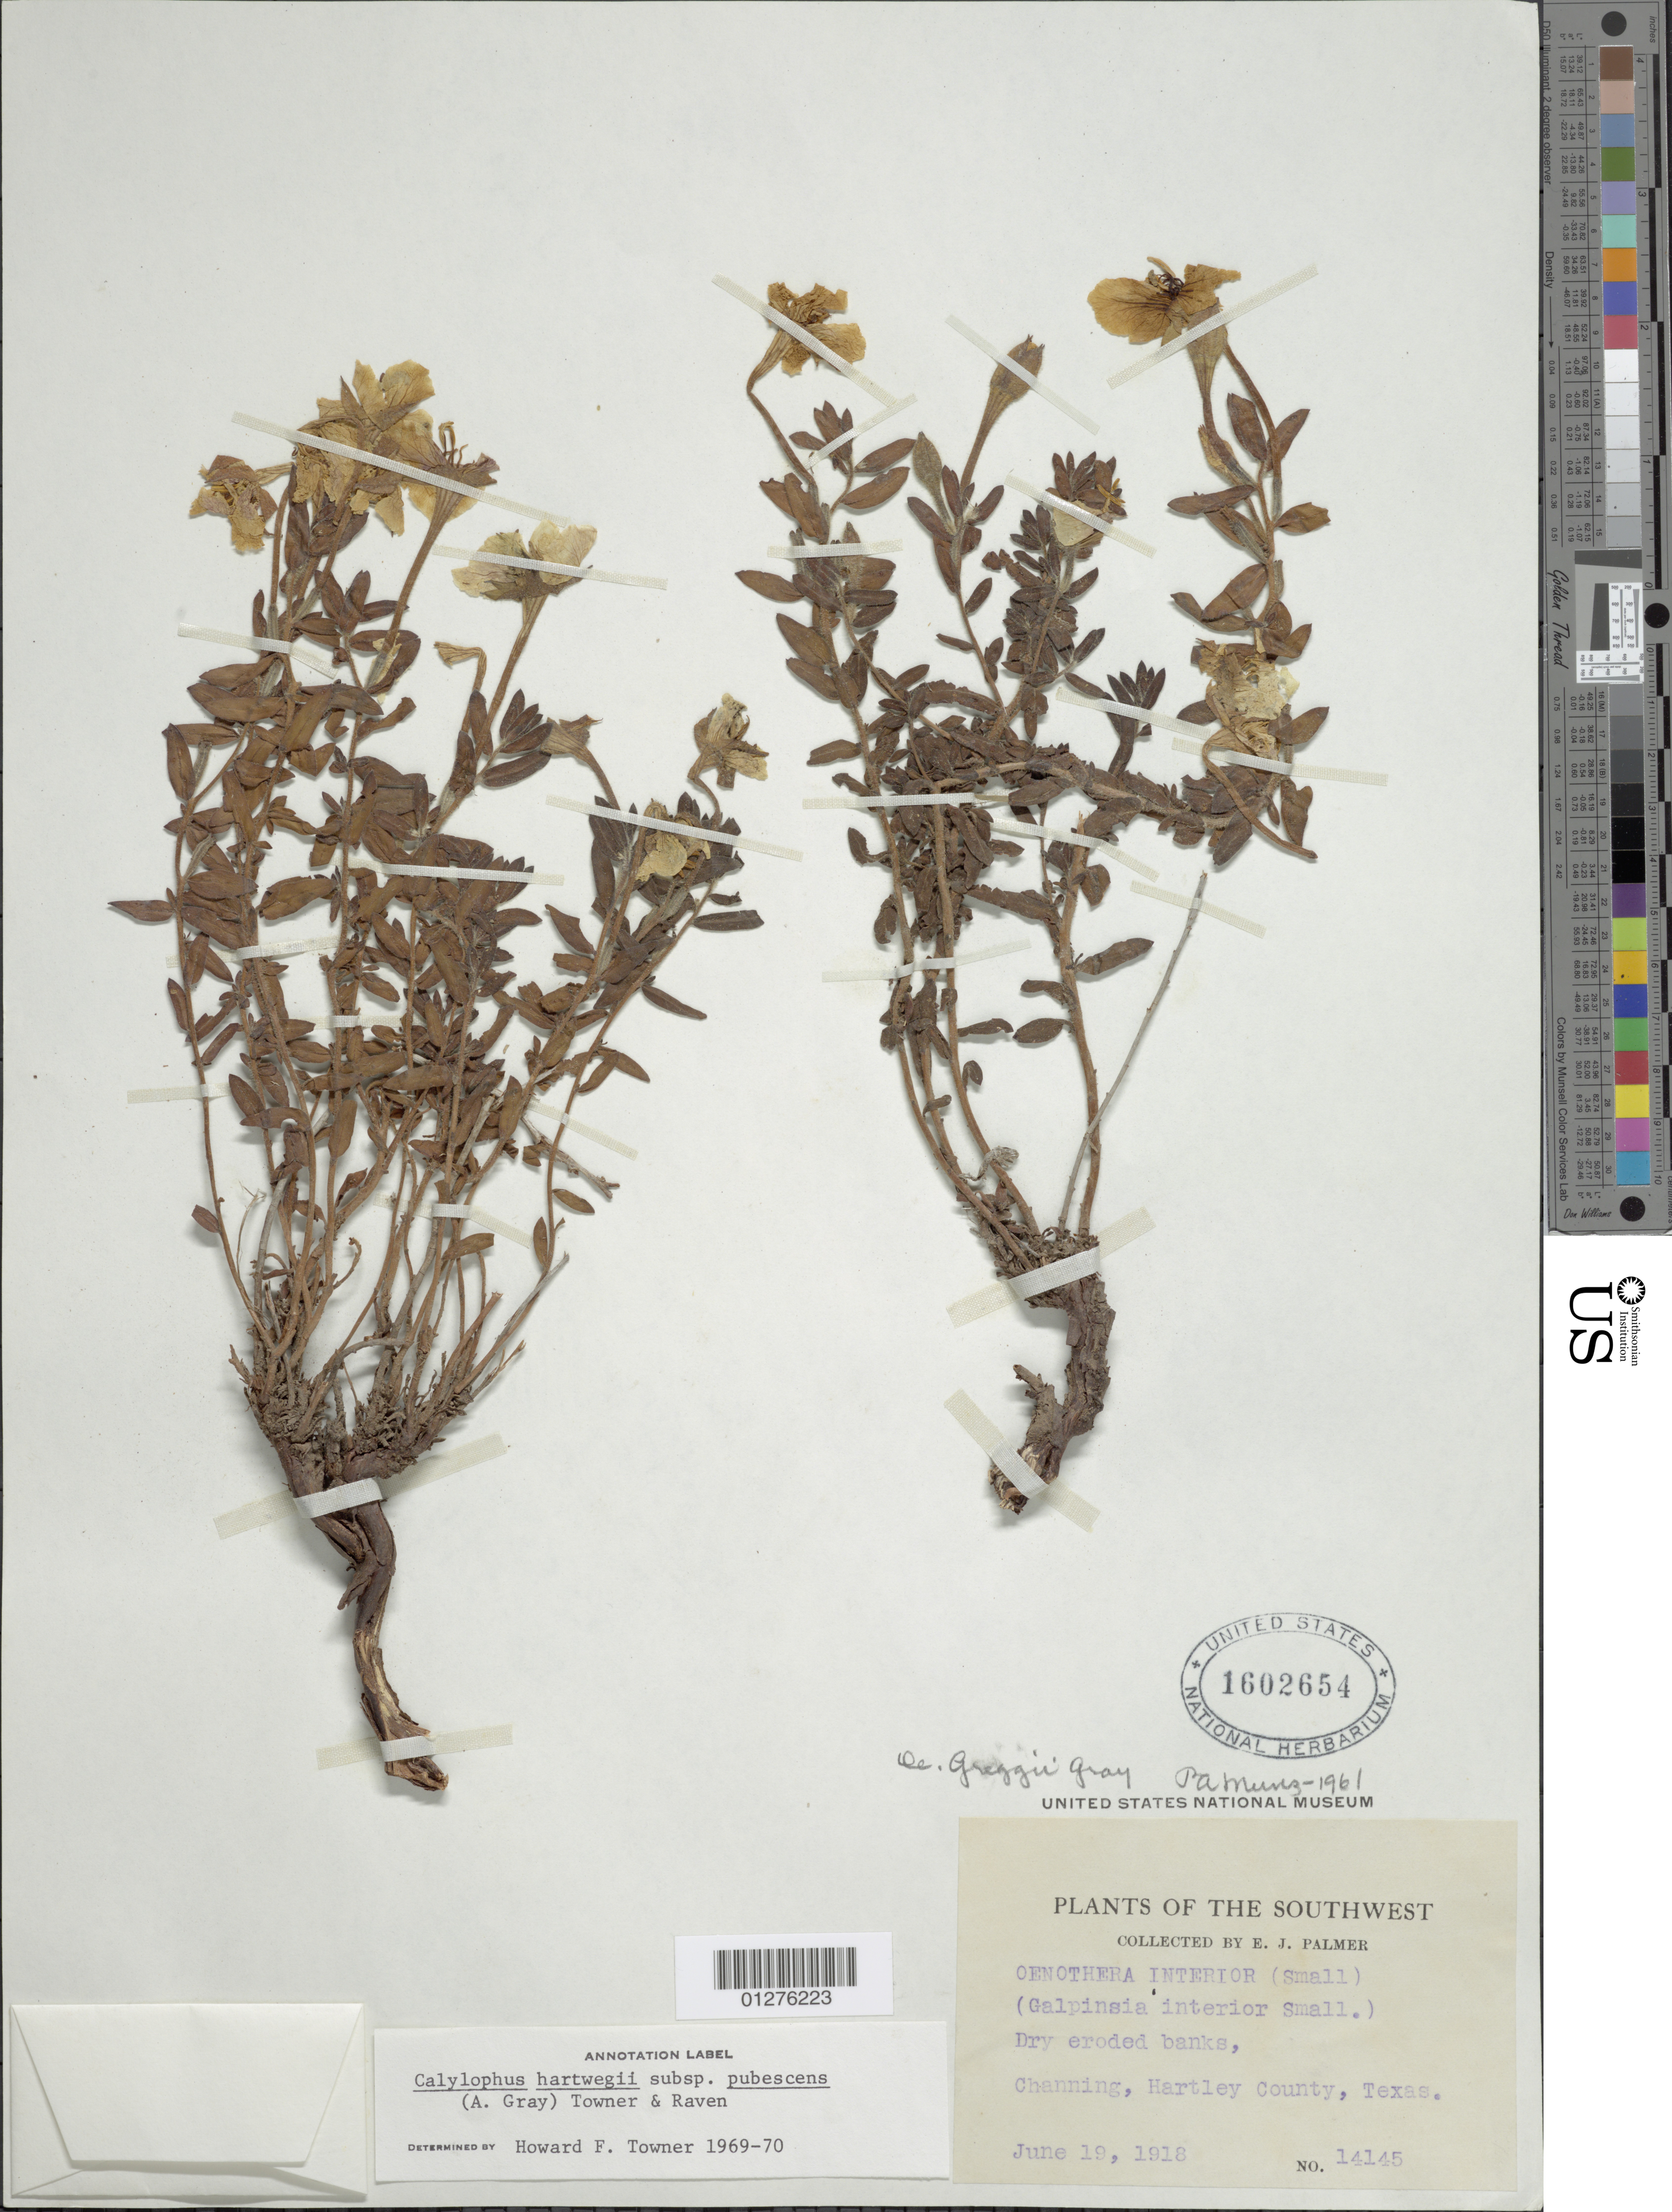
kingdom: Plantae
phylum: Tracheophyta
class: Magnoliopsida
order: Myrtales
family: Onagraceae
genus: Oenothera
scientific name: Oenothera hartwegii subsp. pubescens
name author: (A. Gray) W.L. Wagner & Hoch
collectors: E. J. Palmer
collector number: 14145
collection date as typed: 19 Jun 1918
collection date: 1918-06-19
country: United States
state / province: Texas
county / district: Hartley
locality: Channing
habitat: Dry eroded banks.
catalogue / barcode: US 1602654